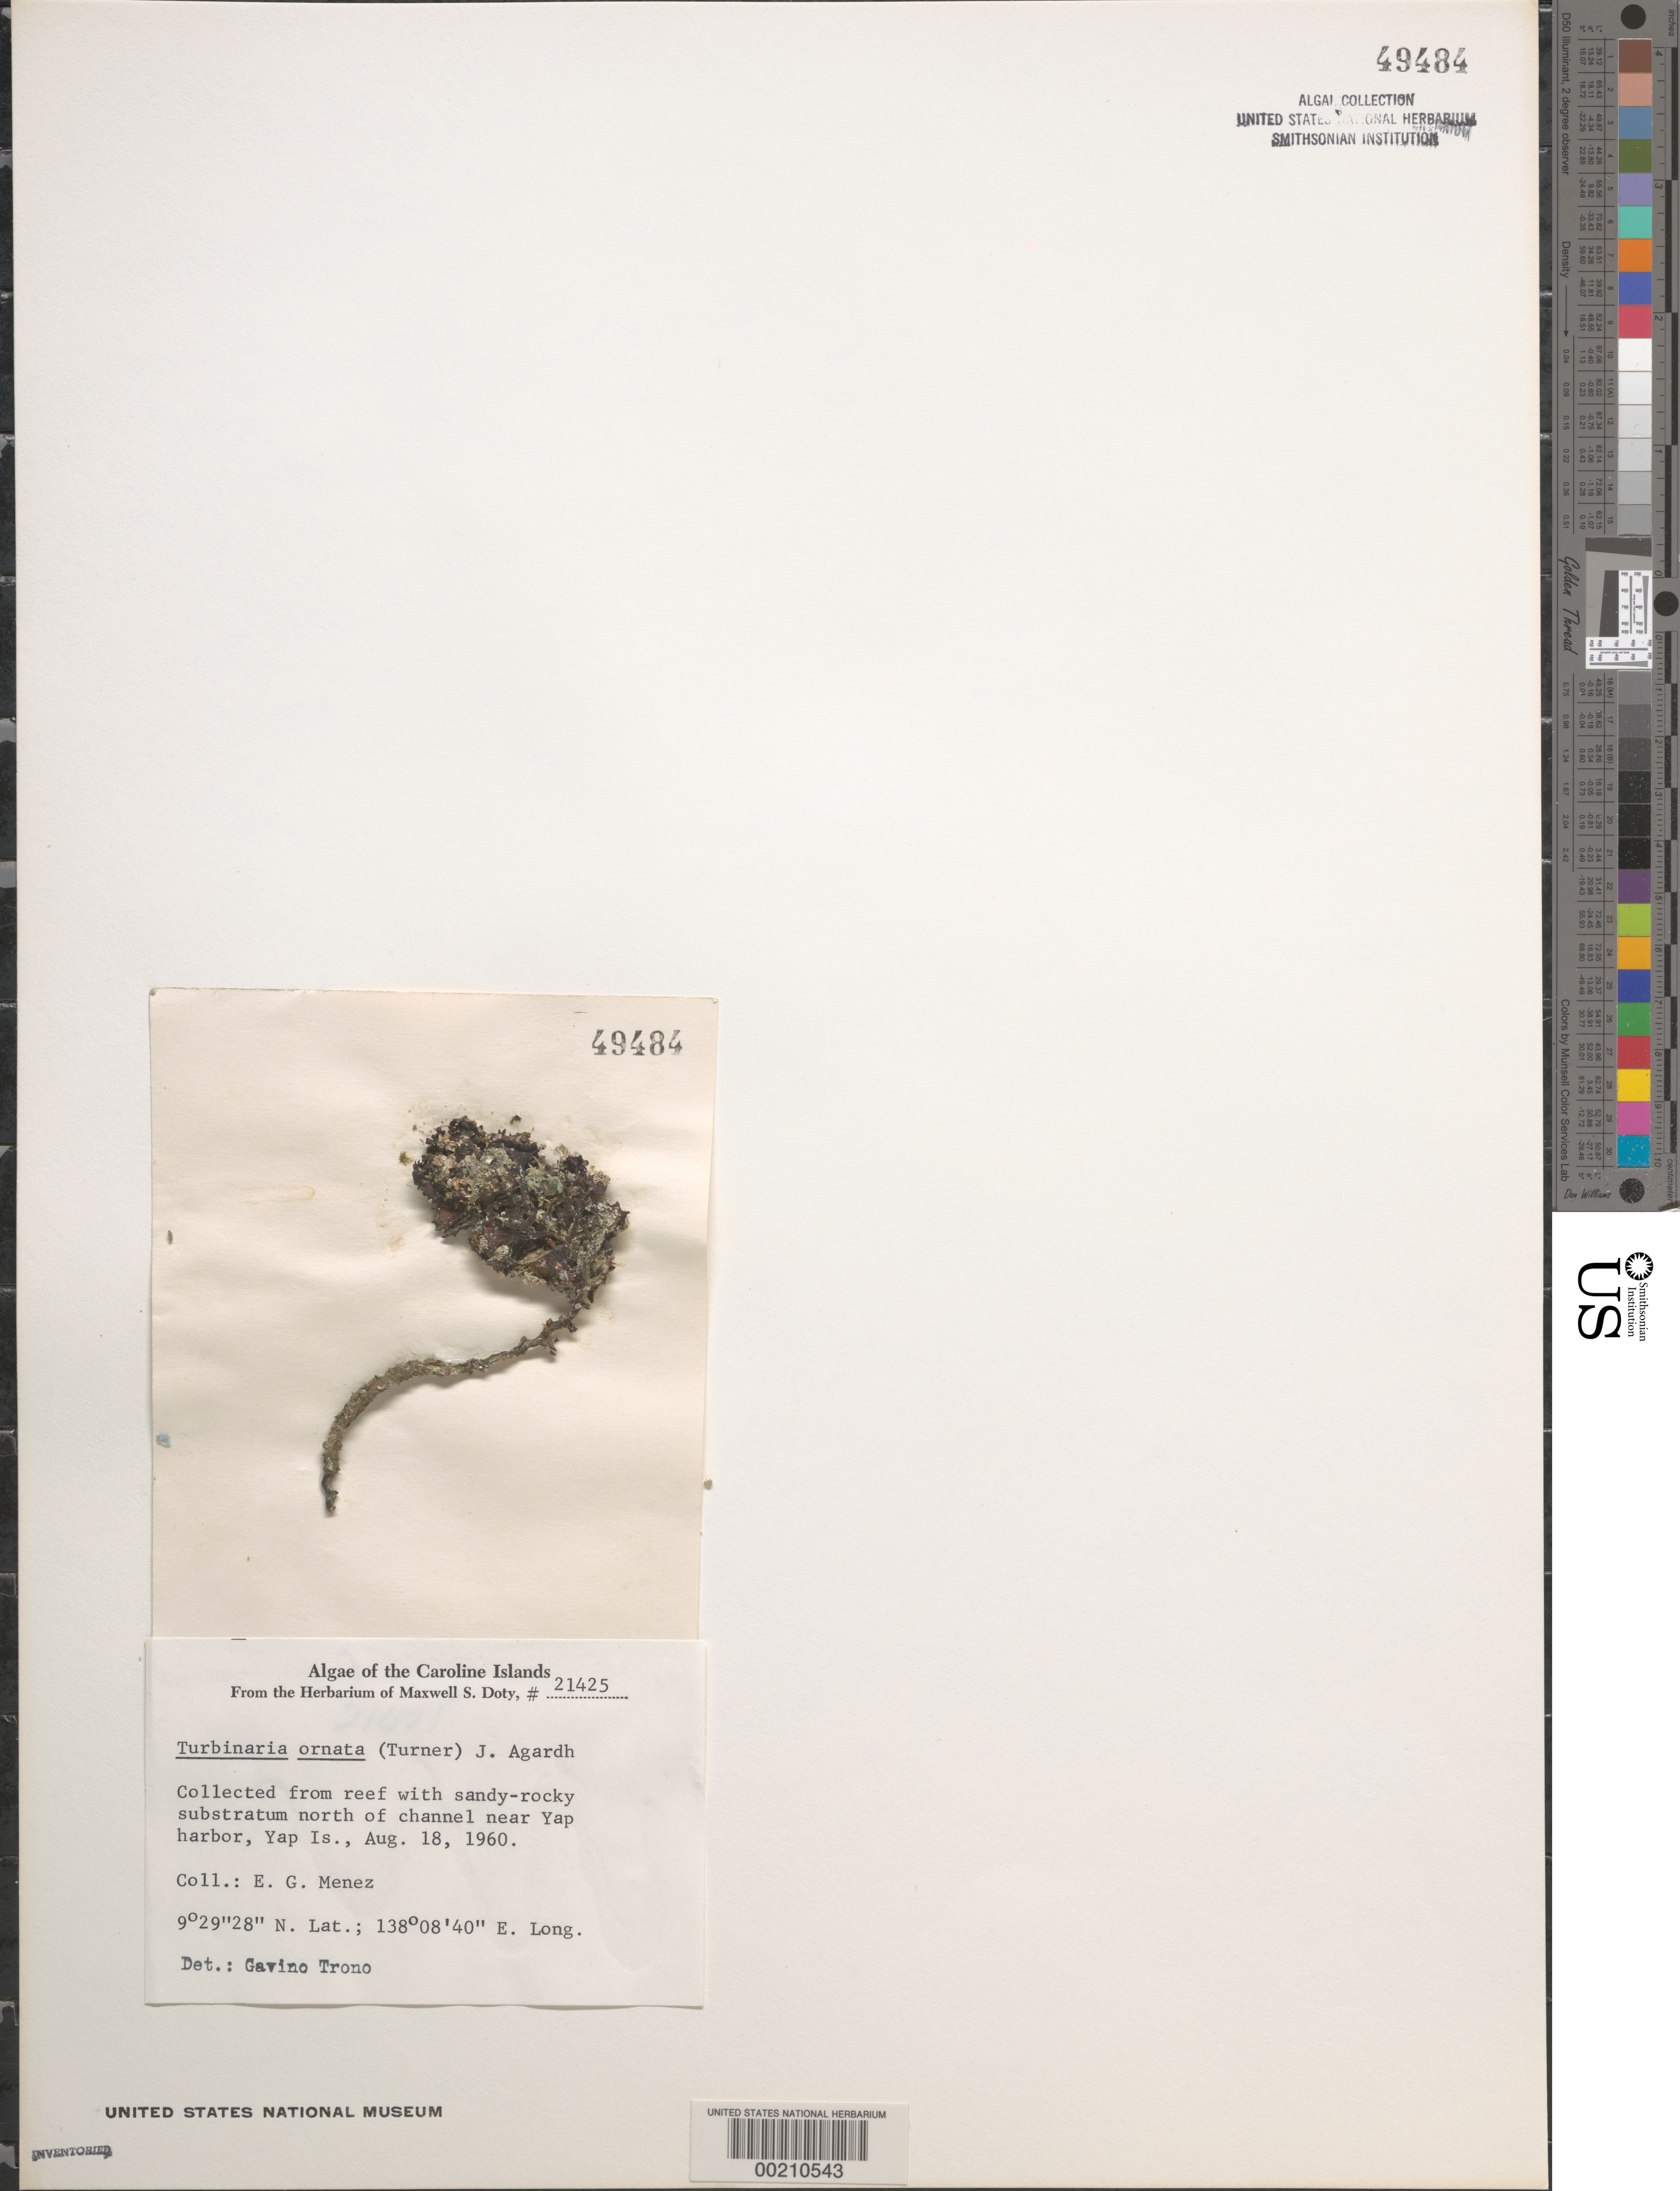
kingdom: Chromista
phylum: Ochrophyta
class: Phaeophyceae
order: Fucales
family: Sargassaceae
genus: Turbinaria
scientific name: Turbinaria ornata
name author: (Turner) J. Agardh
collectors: Meñez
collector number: MSD 21425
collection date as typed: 18 Aug 1960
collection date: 1960-08-18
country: Micronesia, Federated States of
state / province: Yap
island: Yap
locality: North of channel near Yap Harbor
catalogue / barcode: US 49484